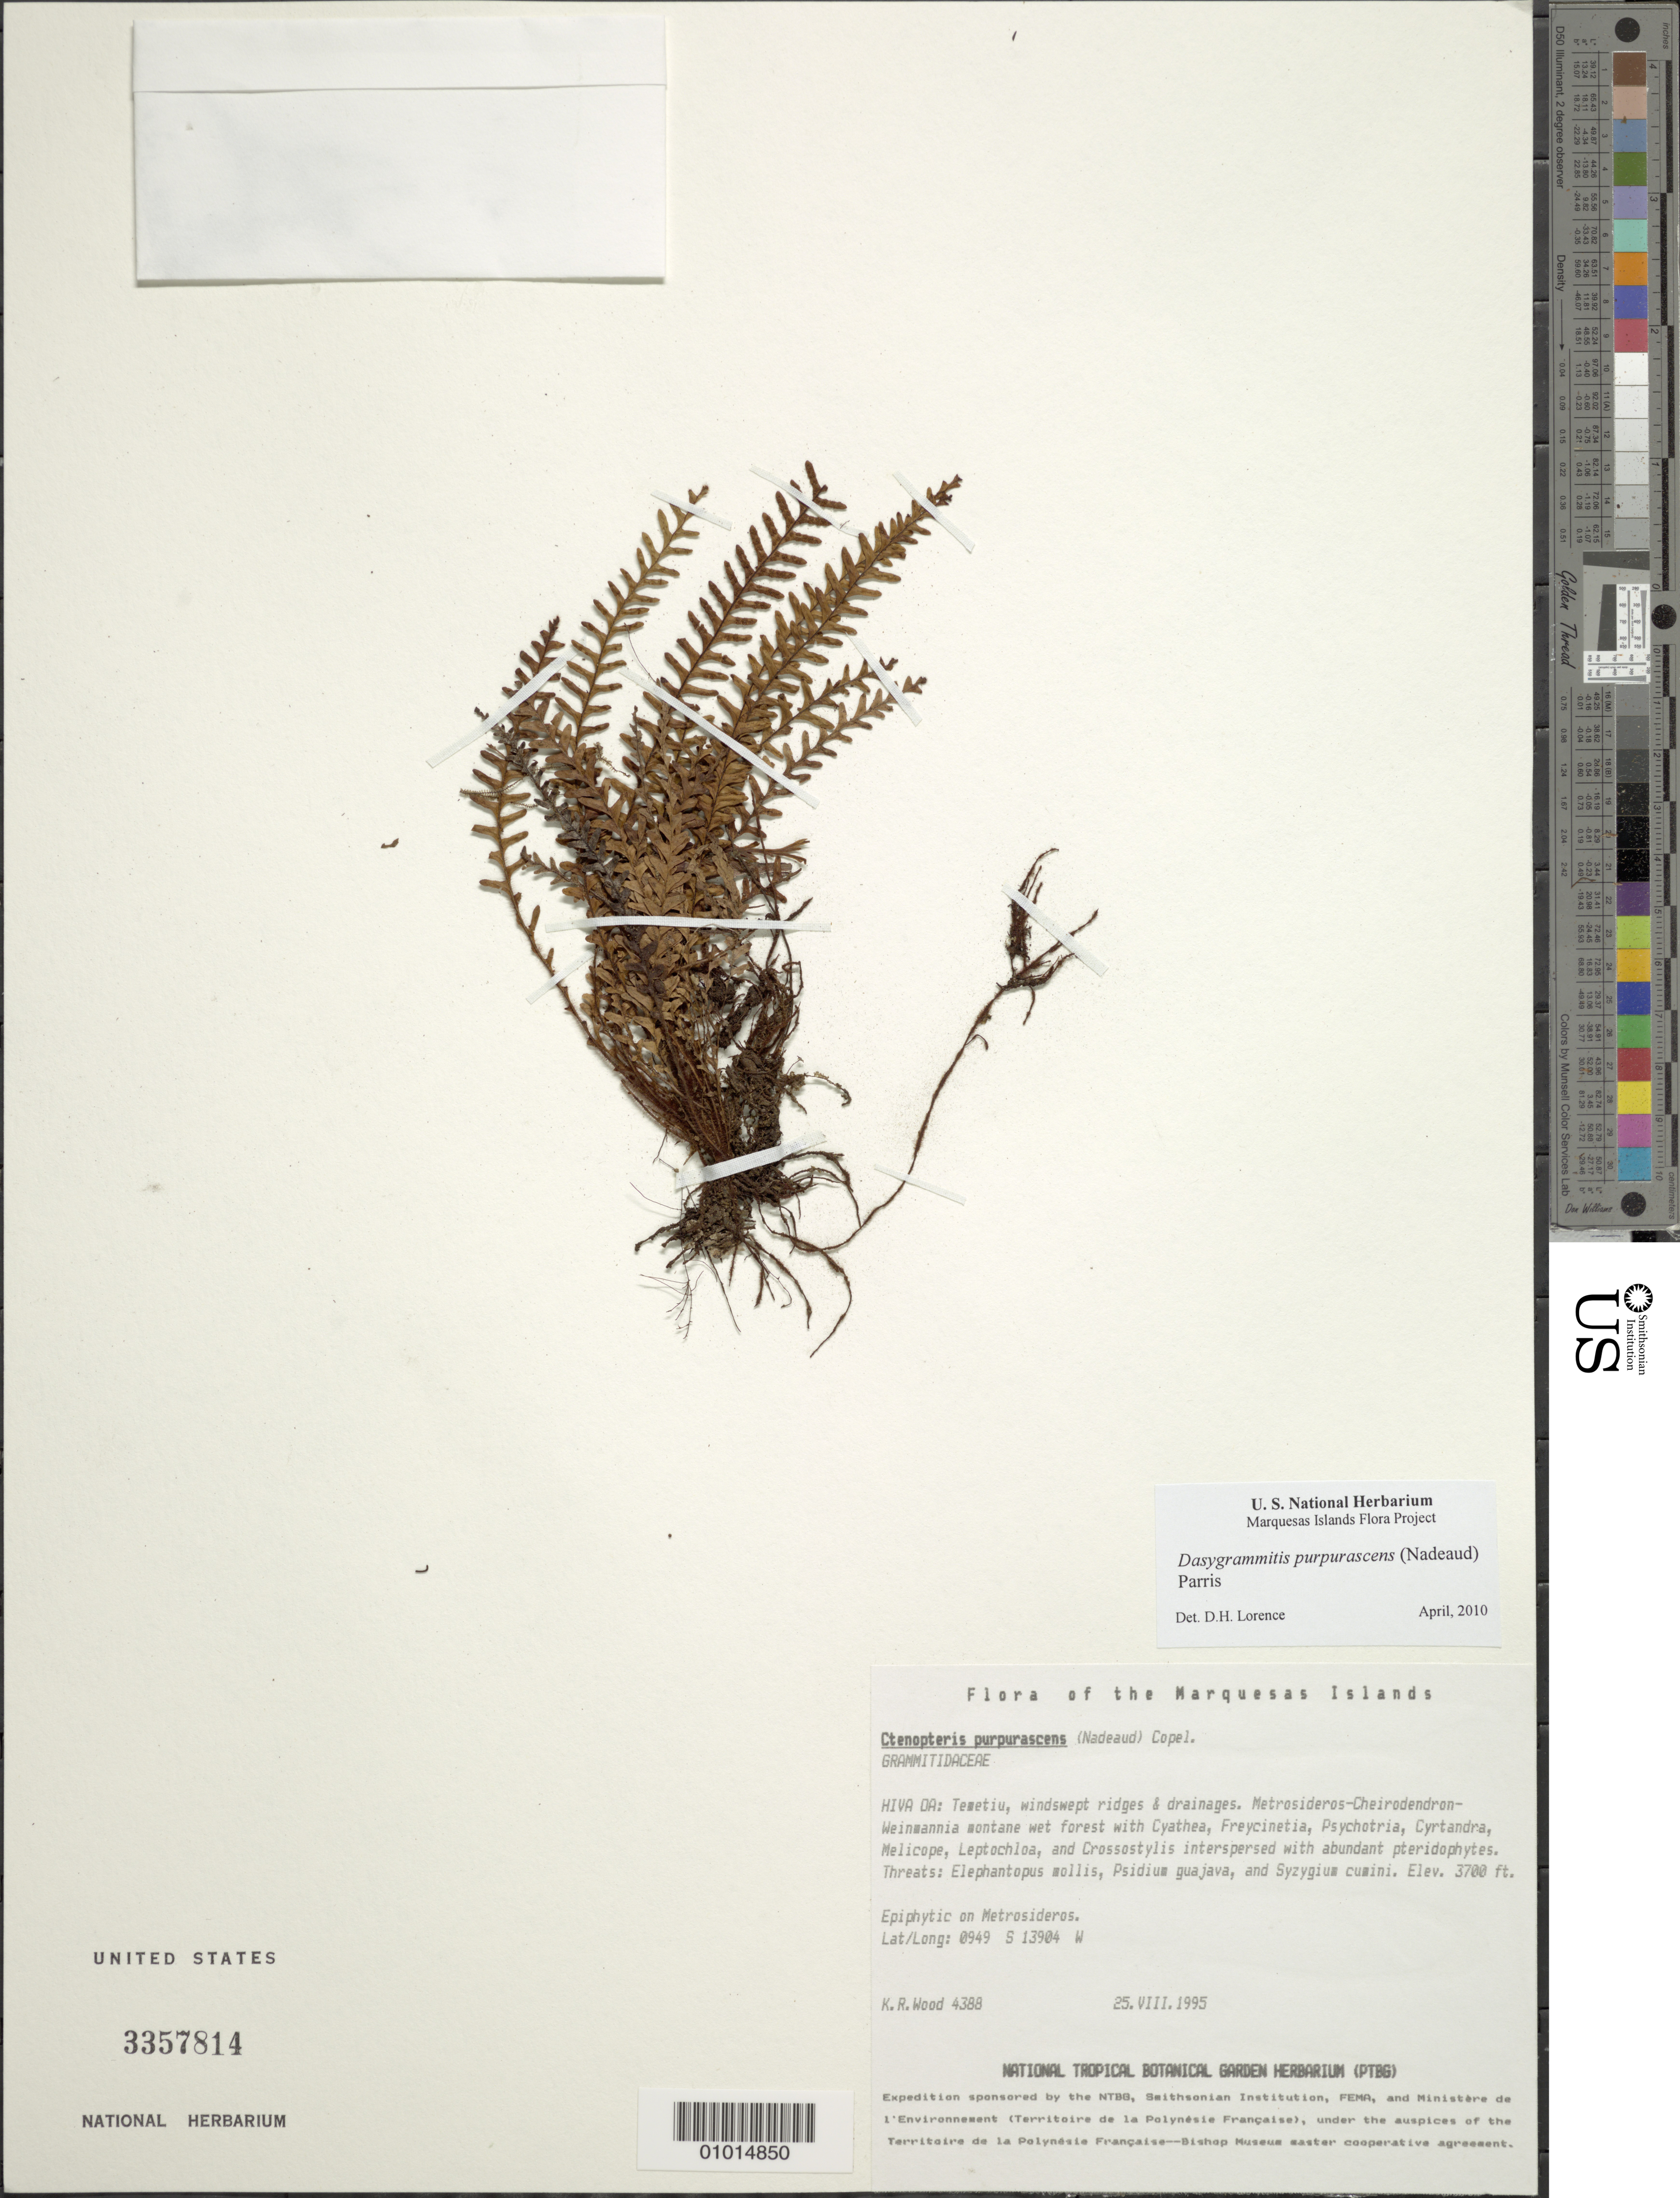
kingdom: Plantae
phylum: Tracheophyta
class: Polypodiopsida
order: Polypodiales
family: Polypodiaceae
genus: Dasygrammitis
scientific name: Dasygrammitis purpurascens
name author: (Nadeaud) Parris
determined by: Lorence, David H., (PTBG), National Tropical Botanical Garden (UNITED STATES)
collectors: K. R. Wood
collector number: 4388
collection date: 1995-08-25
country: French Polynesia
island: Hiva Oa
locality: Temetiu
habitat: windswept ridges and drainages, In Metrosideros-Cheirodendron-Weinmannia montane wet forest and Cyathea-Freycinetia interspersed with rich pteridophyte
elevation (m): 1128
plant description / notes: Elaphantopsis mollis, Psidium guajava, Syzygium cuminii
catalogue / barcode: US 3357814